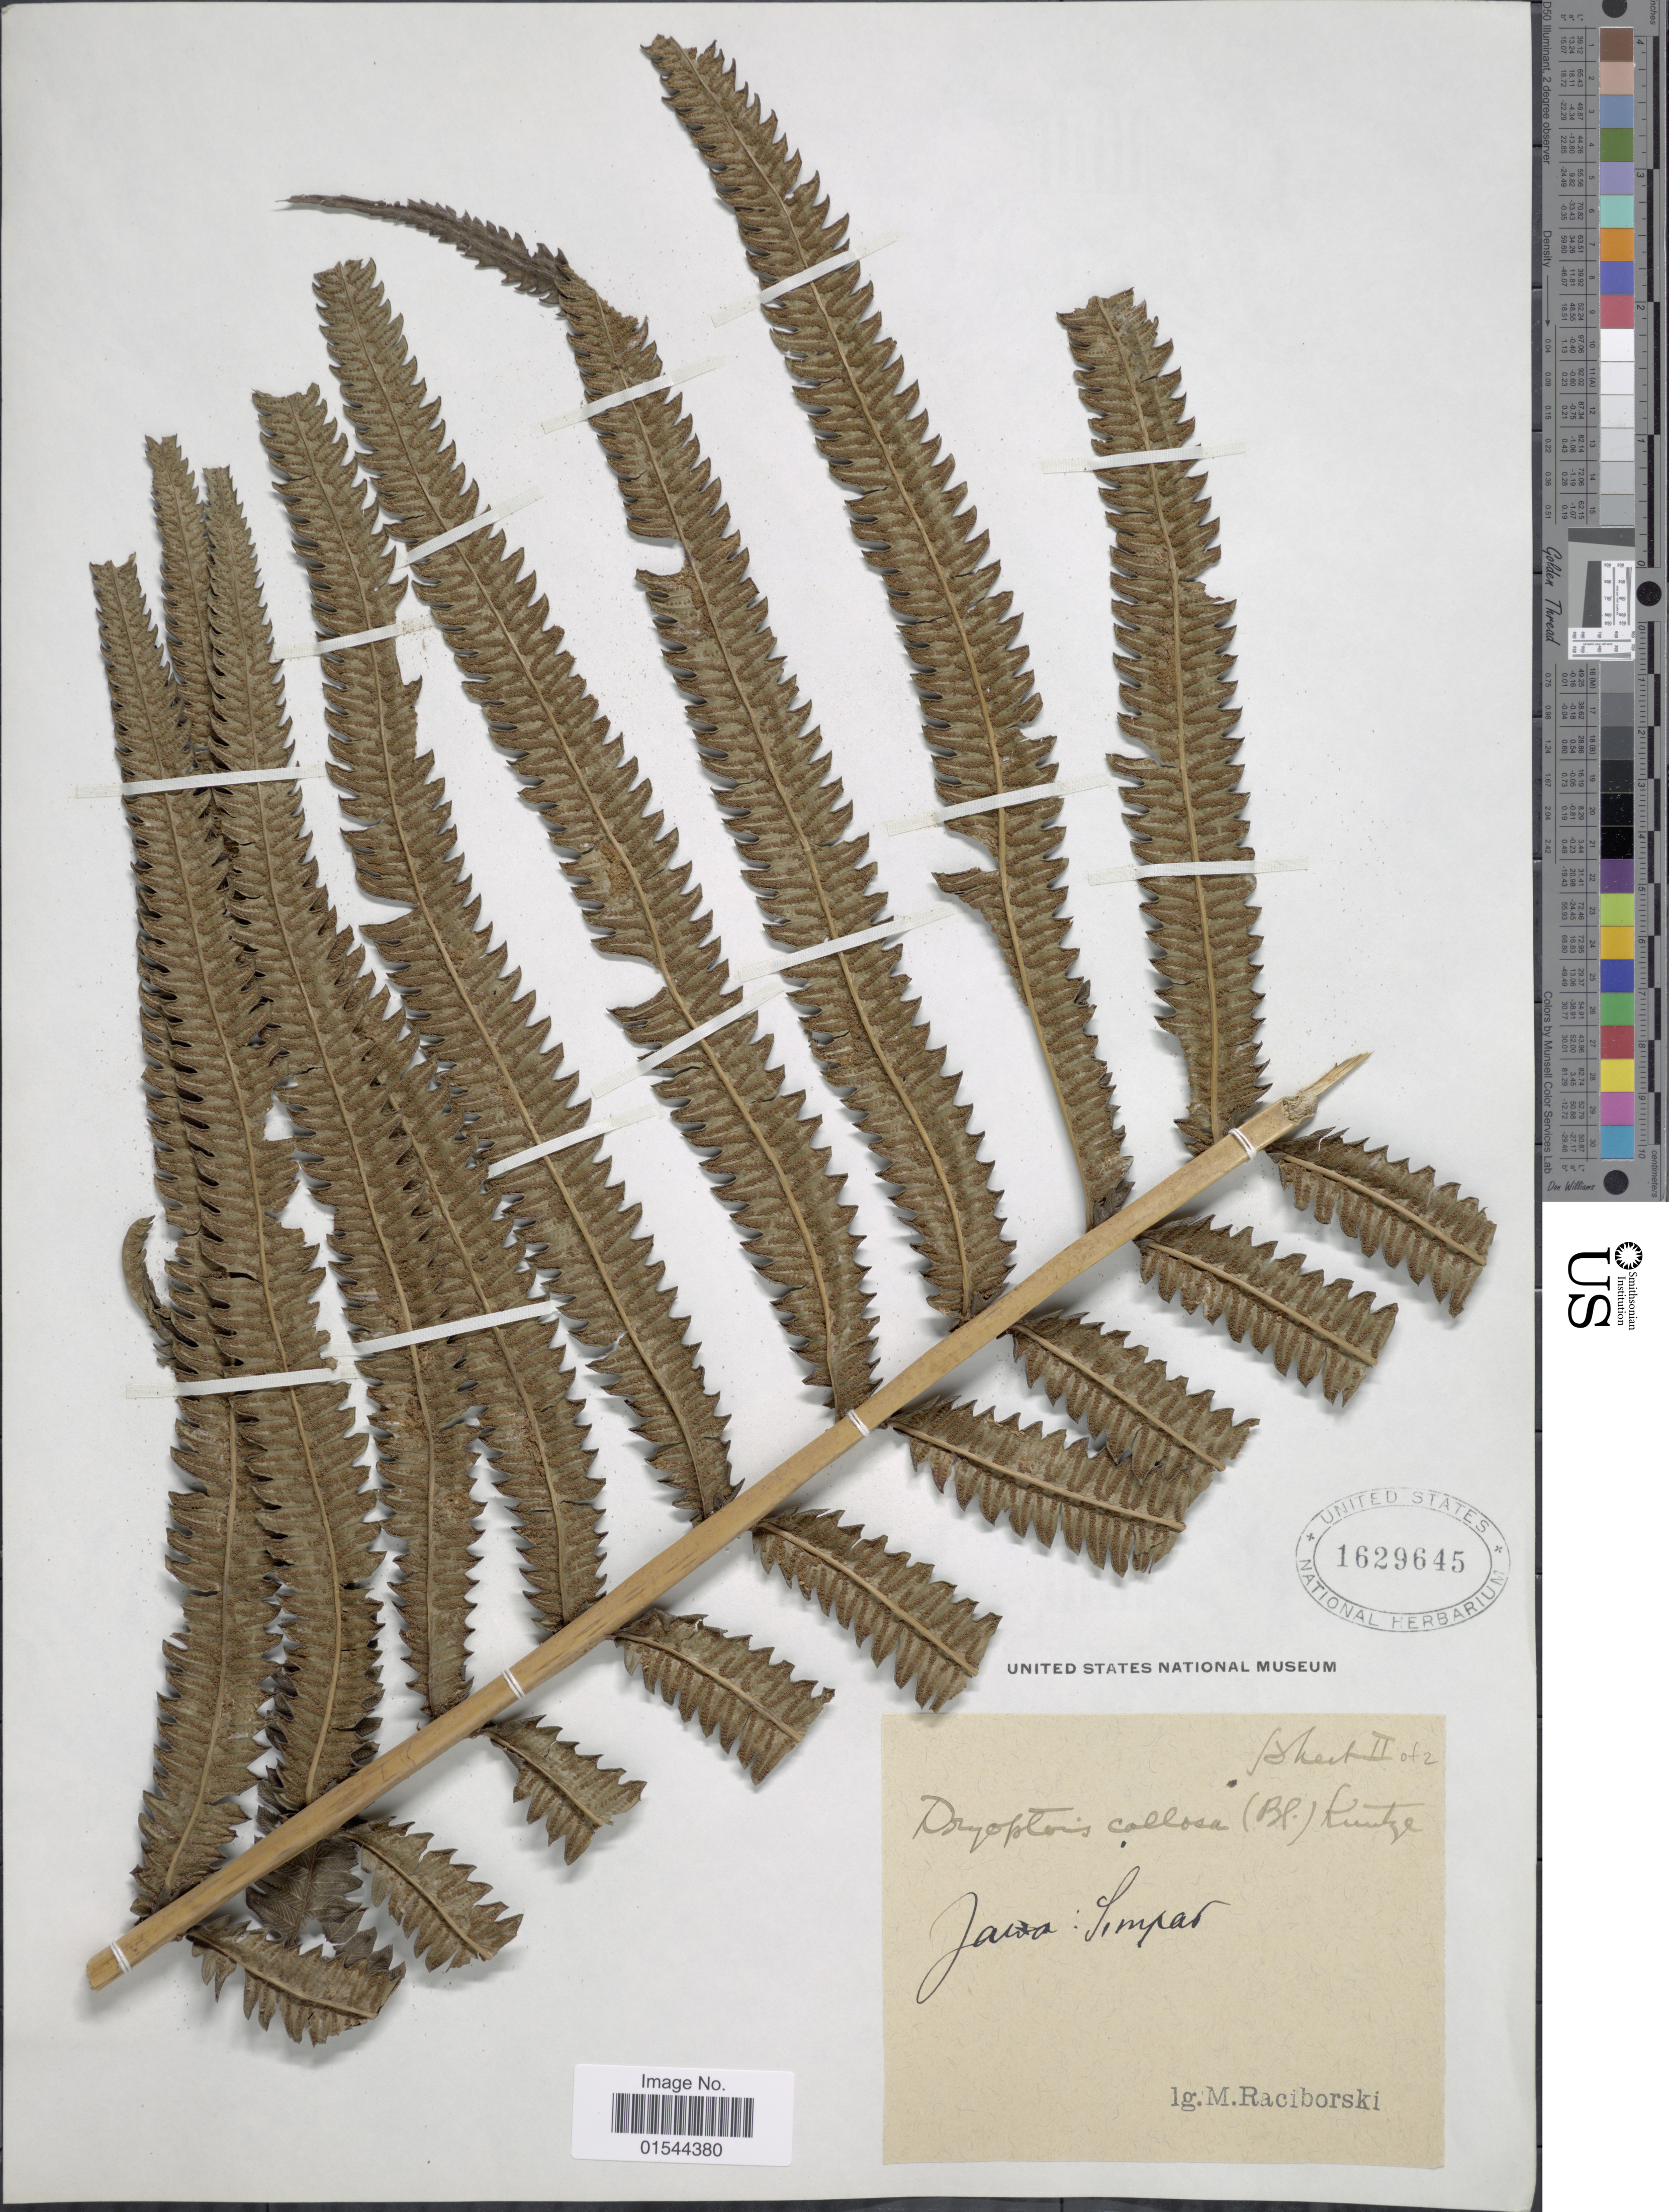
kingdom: Plantae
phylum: Tracheophyta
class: Polypodiopsida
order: Polypodiales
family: Thelypteridaceae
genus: Pneumatopteris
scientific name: Pneumatopteris callosa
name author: (Blume) Nakai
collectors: M. Raciborski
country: Indonesia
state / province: Java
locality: Java: Limpar [interpreted]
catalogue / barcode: US 1629645